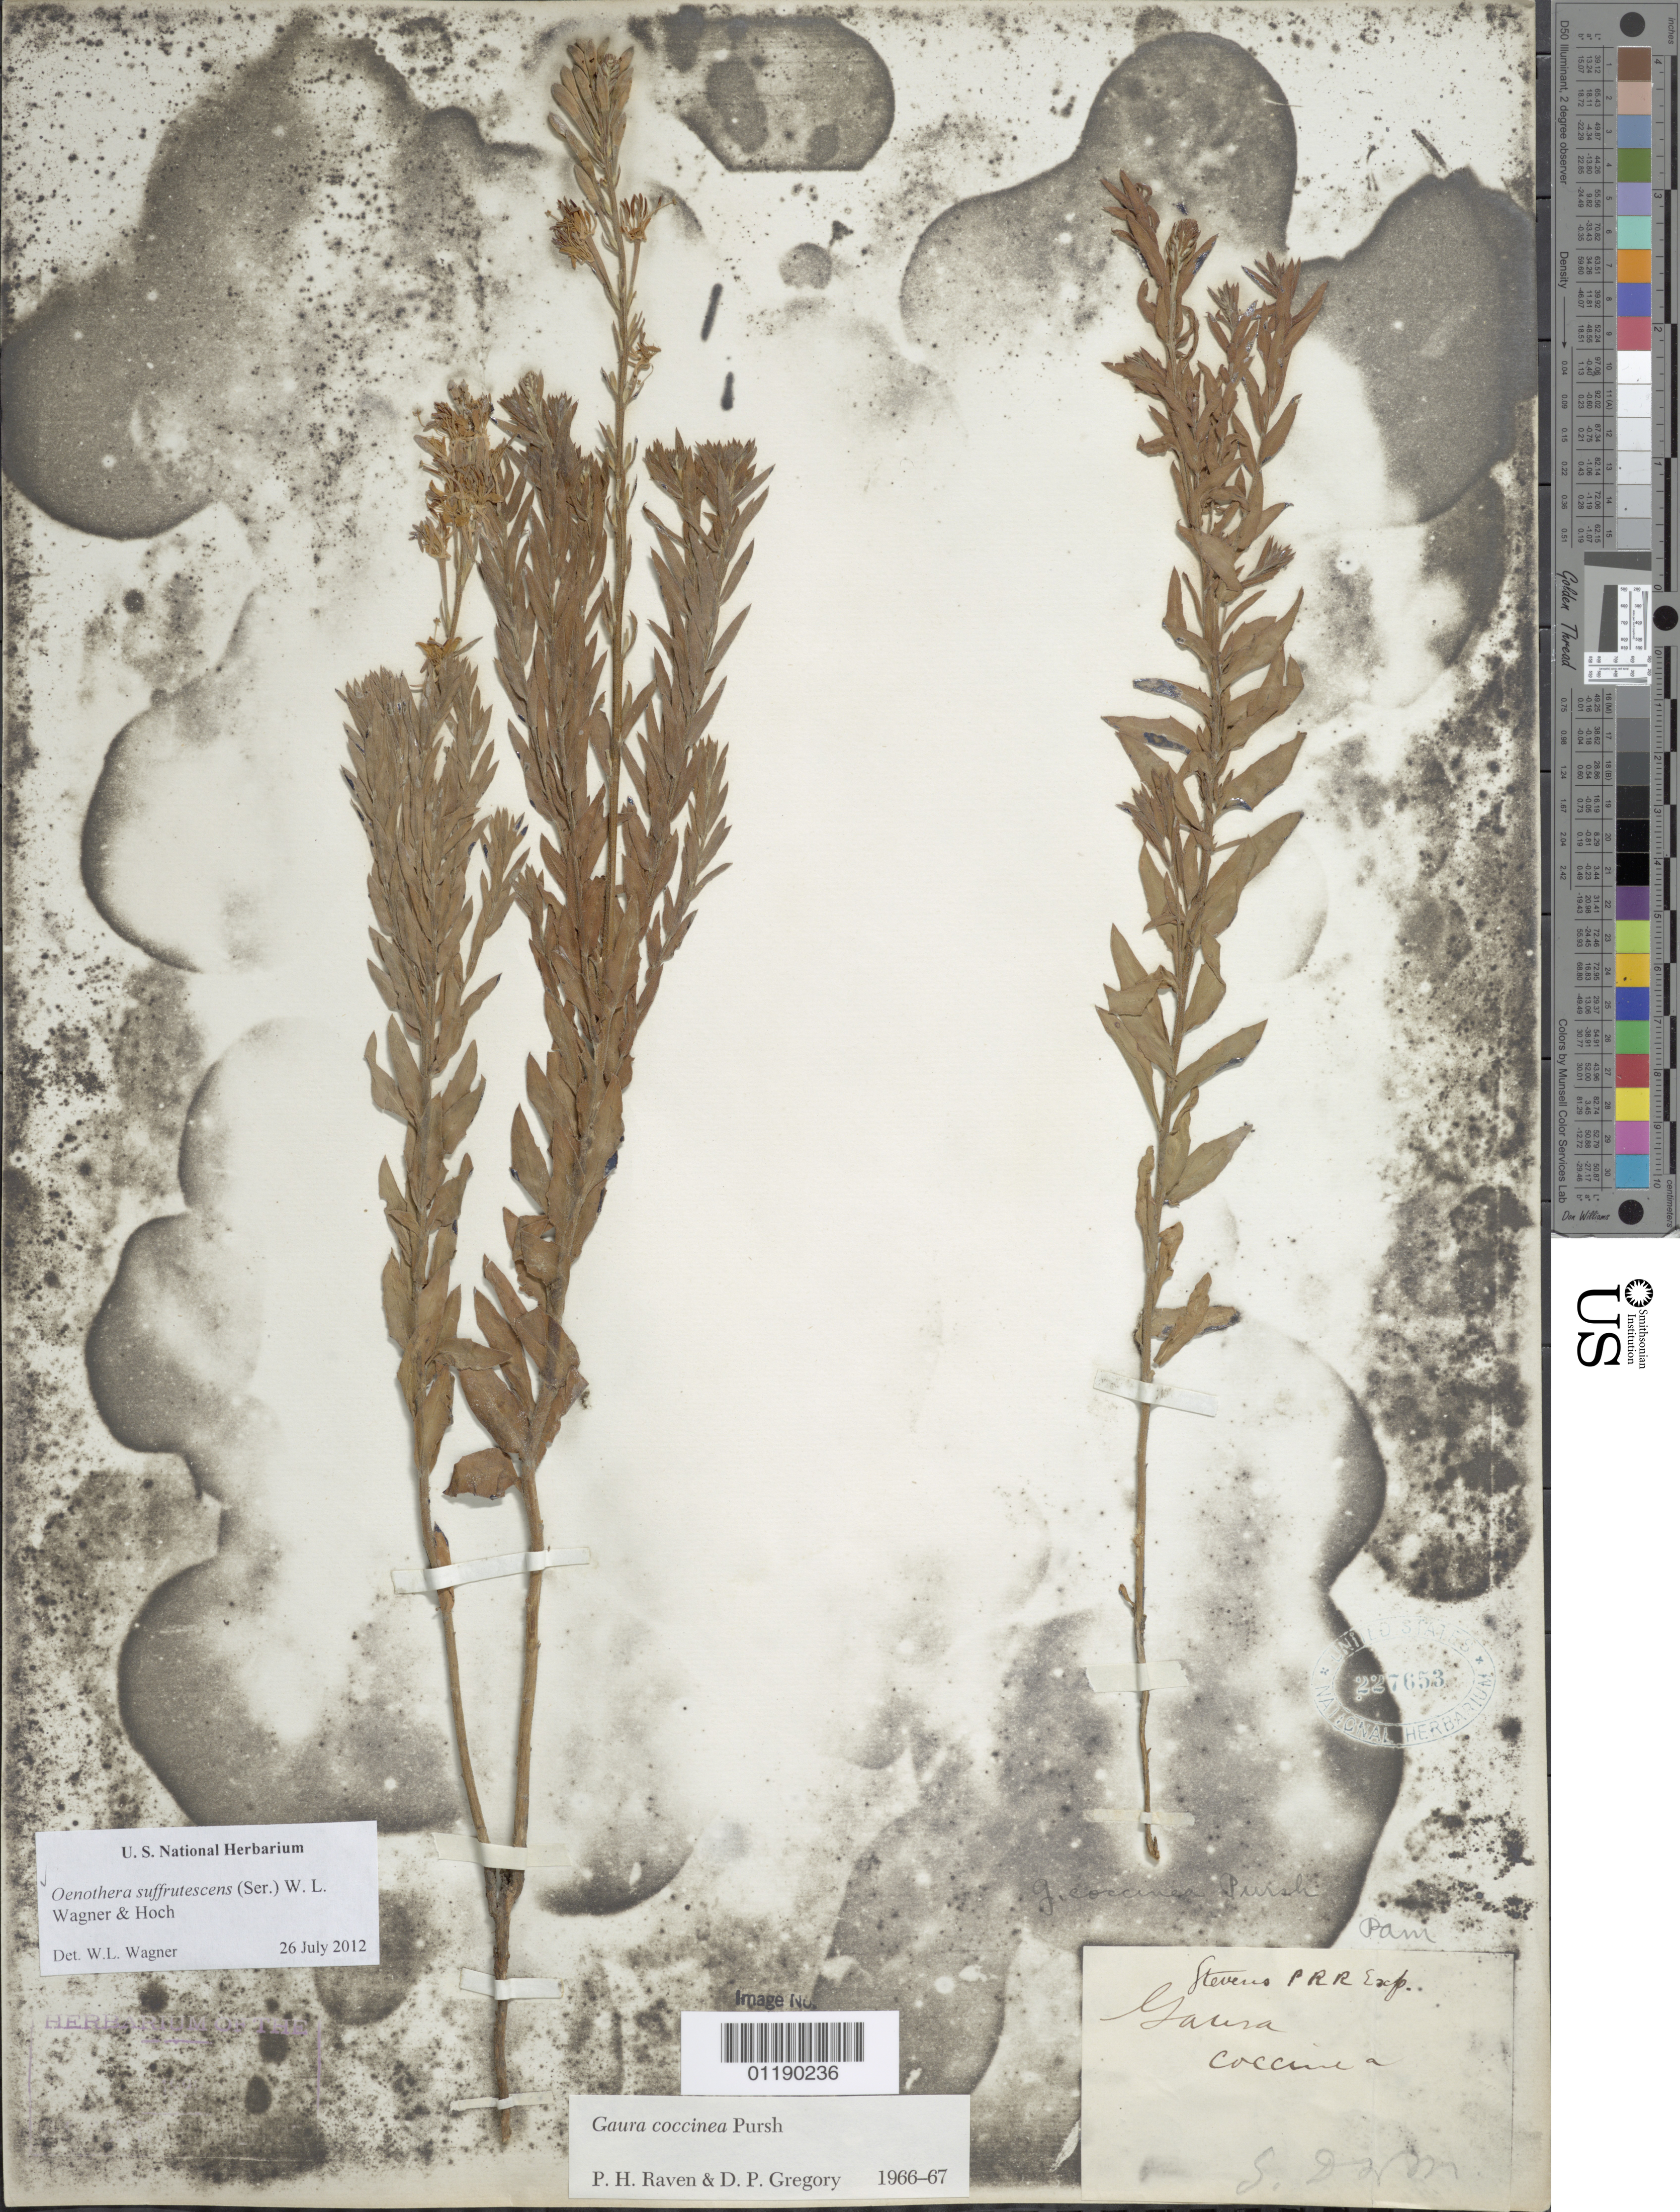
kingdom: Plantae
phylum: Tracheophyta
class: Magnoliopsida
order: Myrtales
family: Onagraceae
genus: Oenothera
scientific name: Oenothera suffrutescens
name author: (Ser.) W.L. Wagner & Hoch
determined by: Wagner, W. L., (BOT), Smithsonian Institution - National Museum of Natural History (UNITED STATES)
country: United States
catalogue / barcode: US 227653